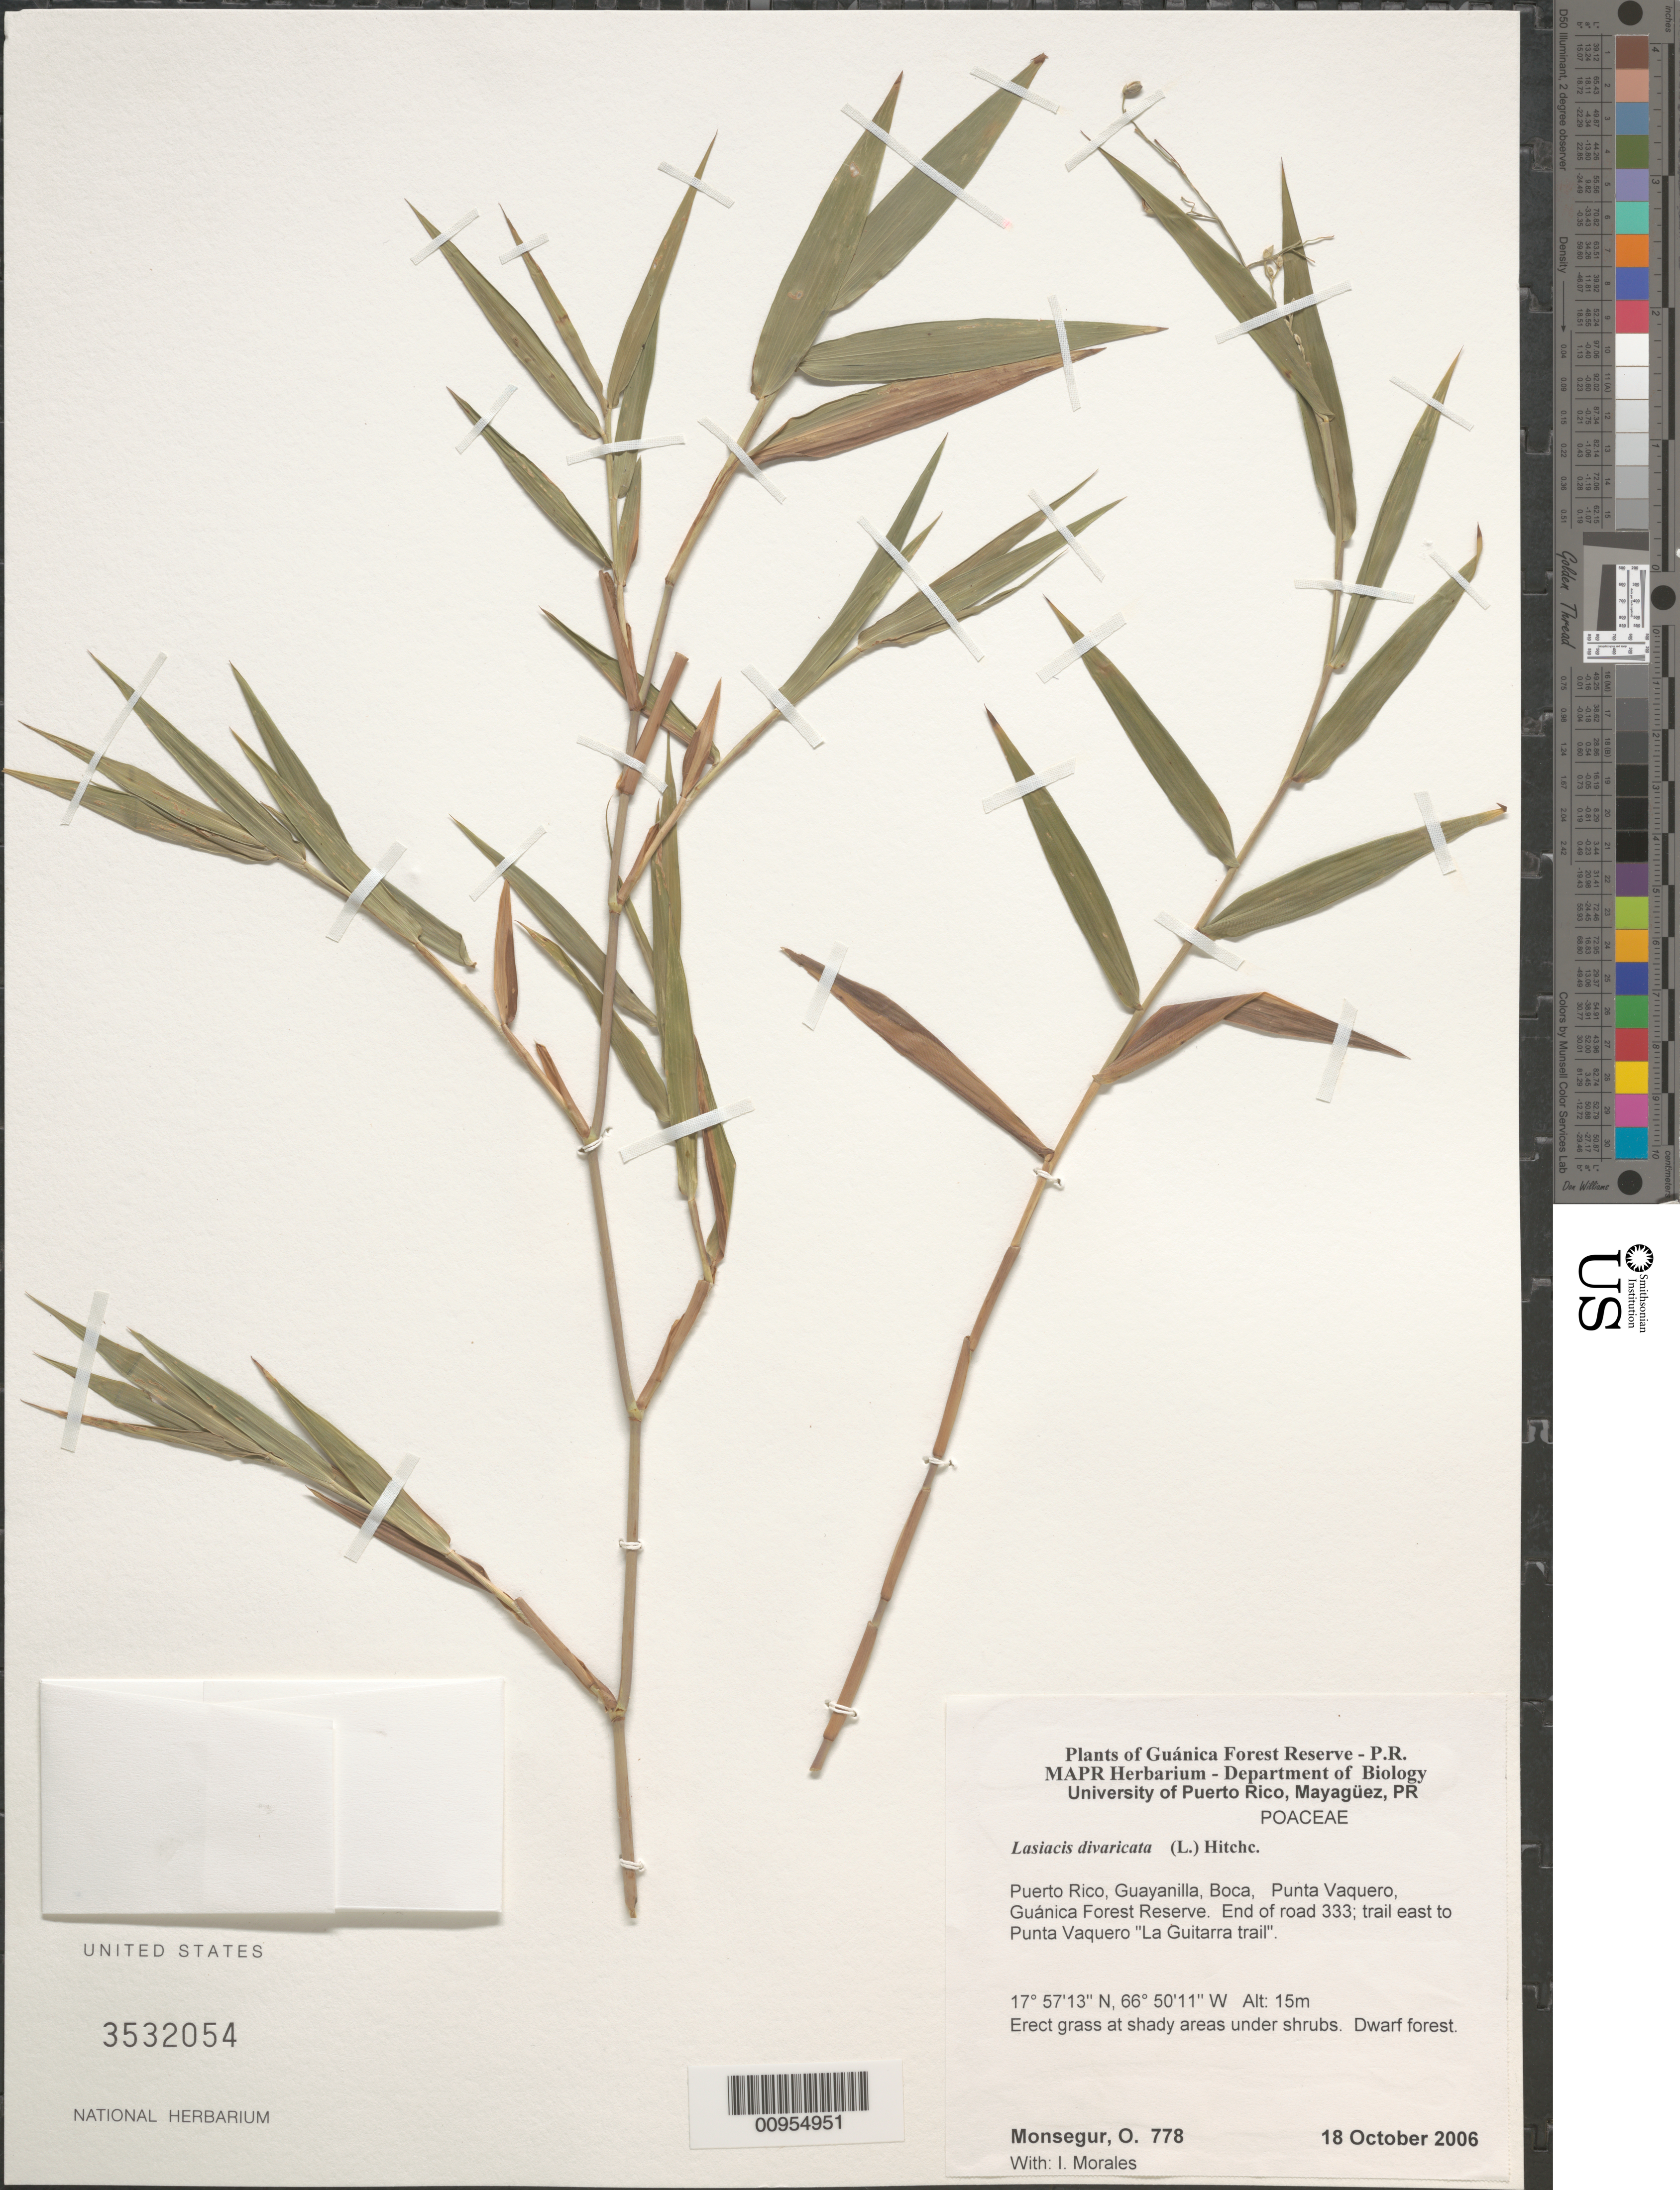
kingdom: Plantae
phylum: Tracheophyta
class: Liliopsida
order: Poales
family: Poaceae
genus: Lasiacis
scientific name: Lasiacis divaricata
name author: (L.) Hitchc.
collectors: O. Monsegur & I. Morales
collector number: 778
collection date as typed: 18 Oct 2006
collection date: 2006-10-18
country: Puerto Rico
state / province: Guayanilla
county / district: Boca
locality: Guánica Forest Reserve. End of road 333; trail east to Punta Vaquero "La Guitarra trail".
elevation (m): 15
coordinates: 17.57127, 66.50105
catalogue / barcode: US 3532054